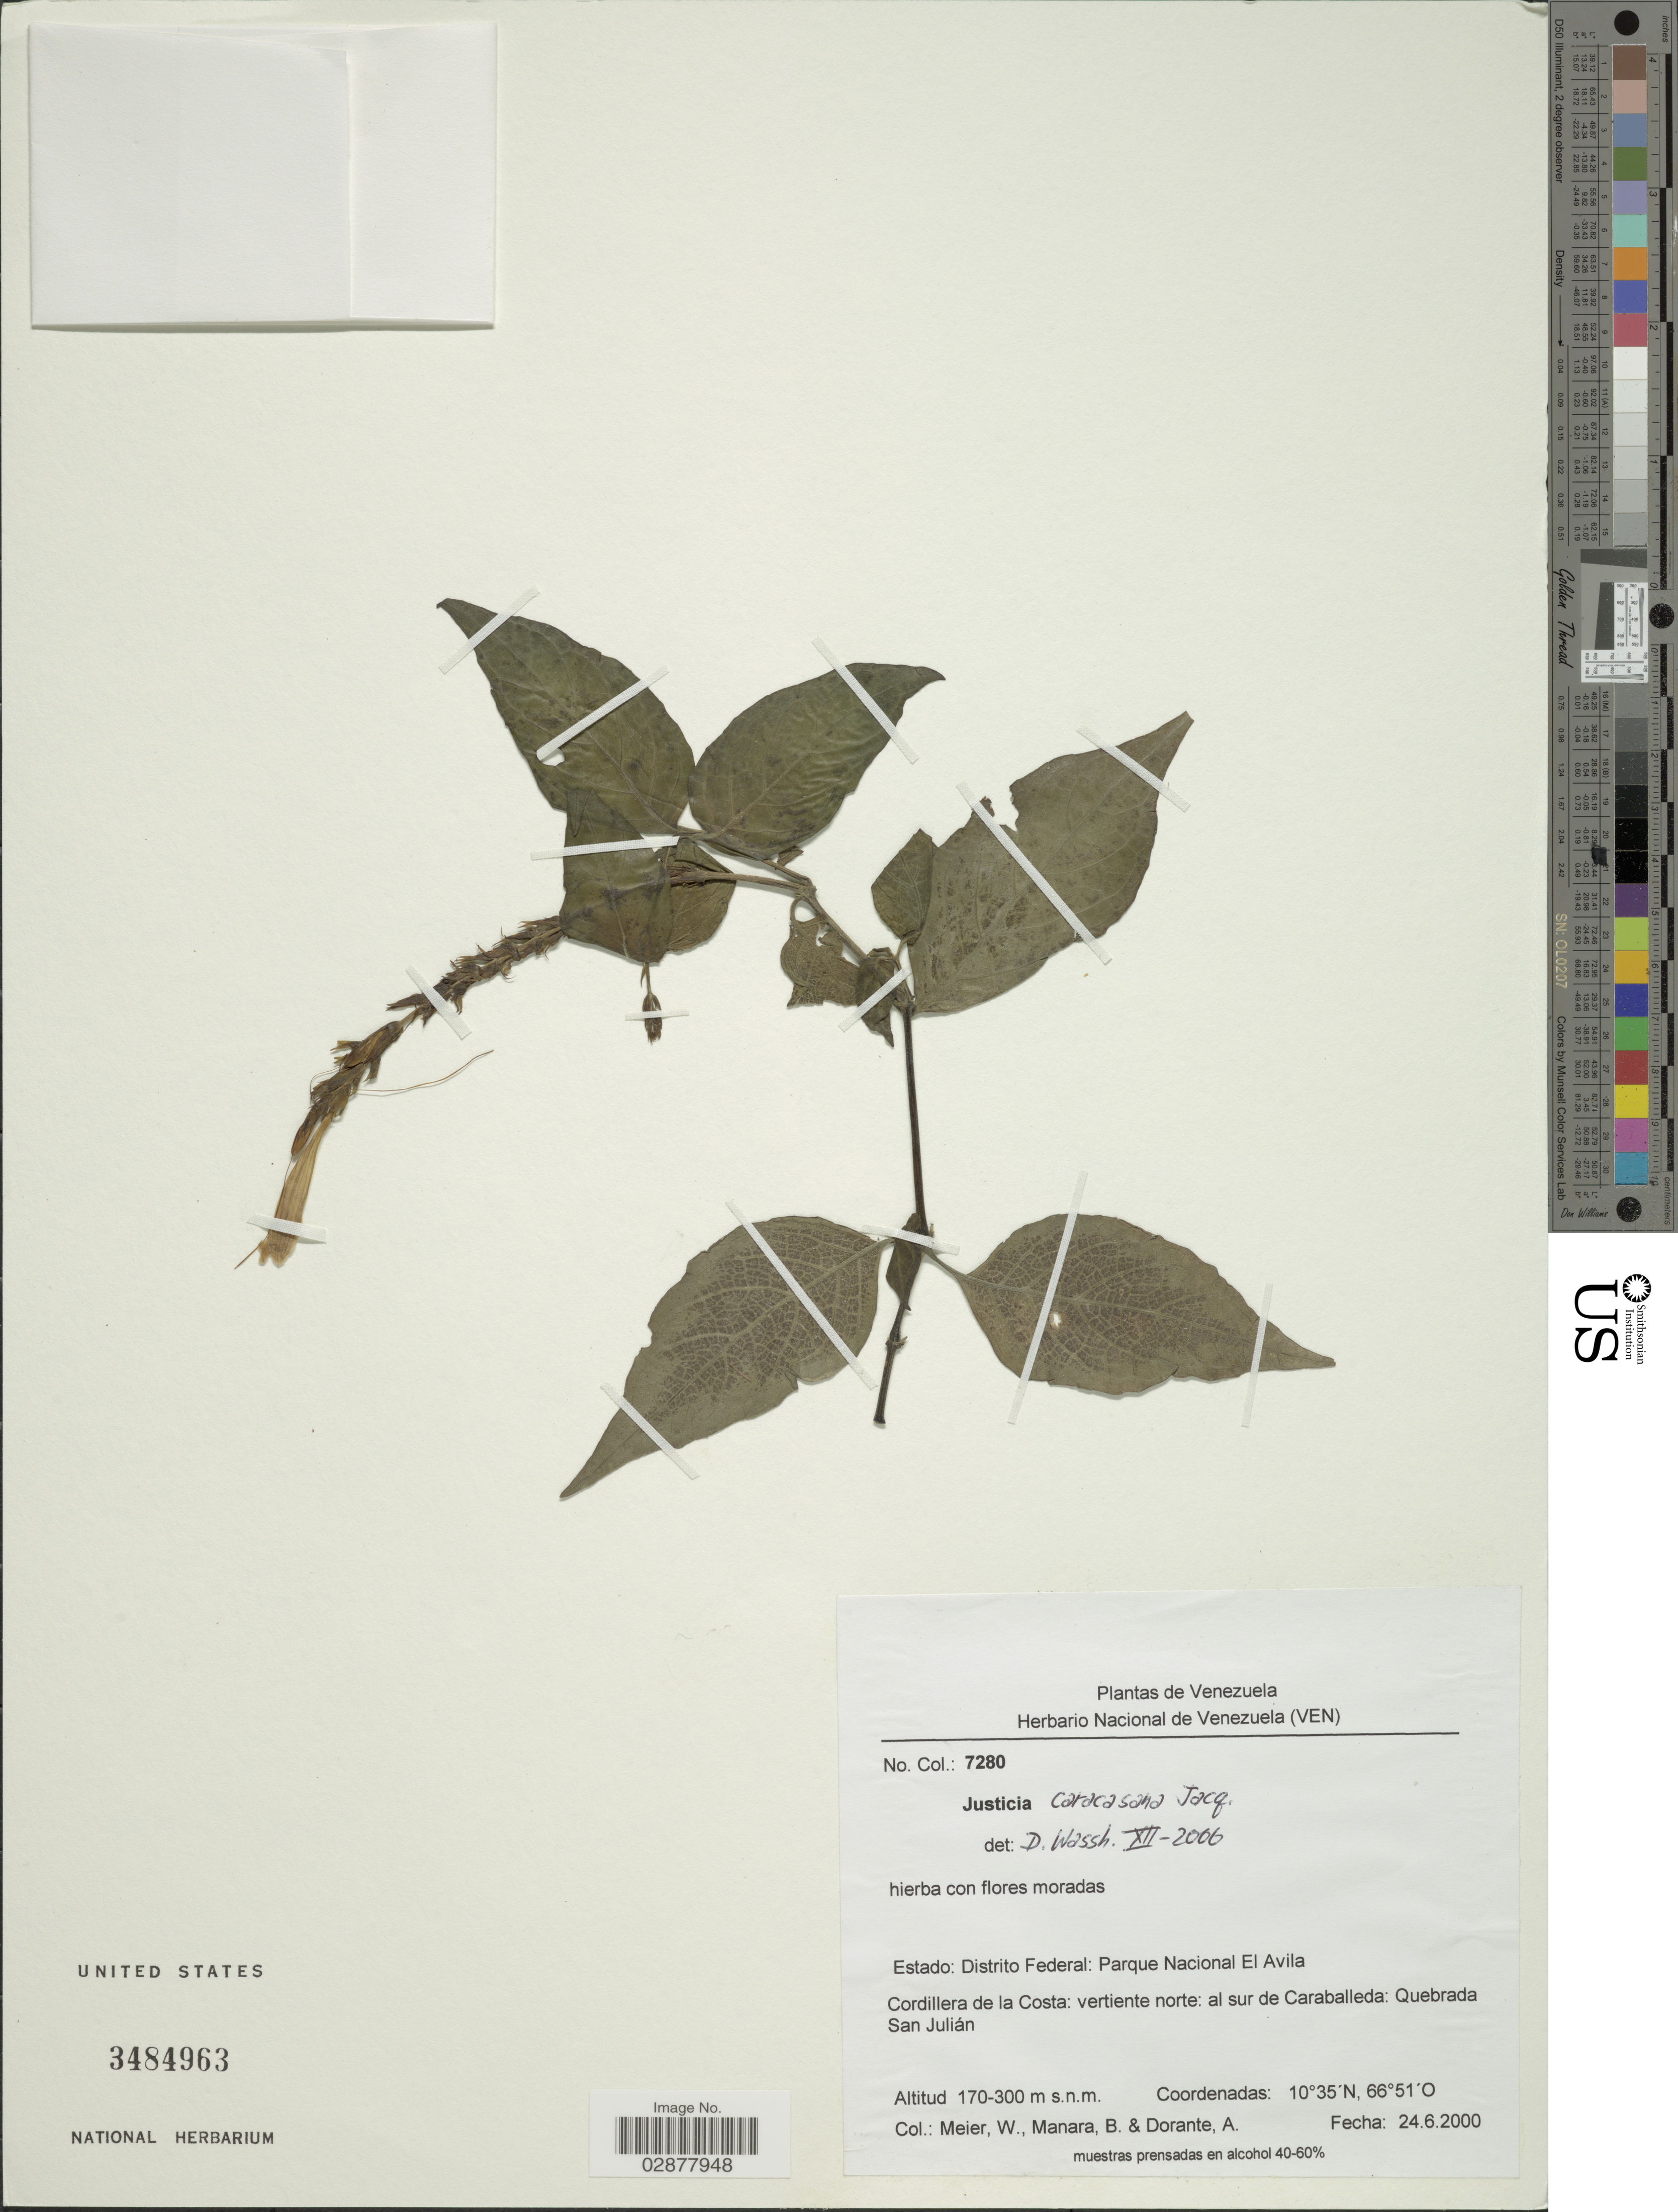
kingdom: Plantae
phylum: Tracheophyta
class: Magnoliopsida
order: Lamiales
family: Acanthaceae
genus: Justicia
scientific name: Justicia caracasana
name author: Jacq.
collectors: W. Meier, B. Manara & A. Dorante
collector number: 7280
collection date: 2000-06-24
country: Venezuela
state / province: Miranda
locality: Estado: Distrito Federal: Parque Nacional El Avila. Cordillera de la Costa: vertiente norte: al sur de Caraballeda: Quebrada San Julián.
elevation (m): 170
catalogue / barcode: US 3484963